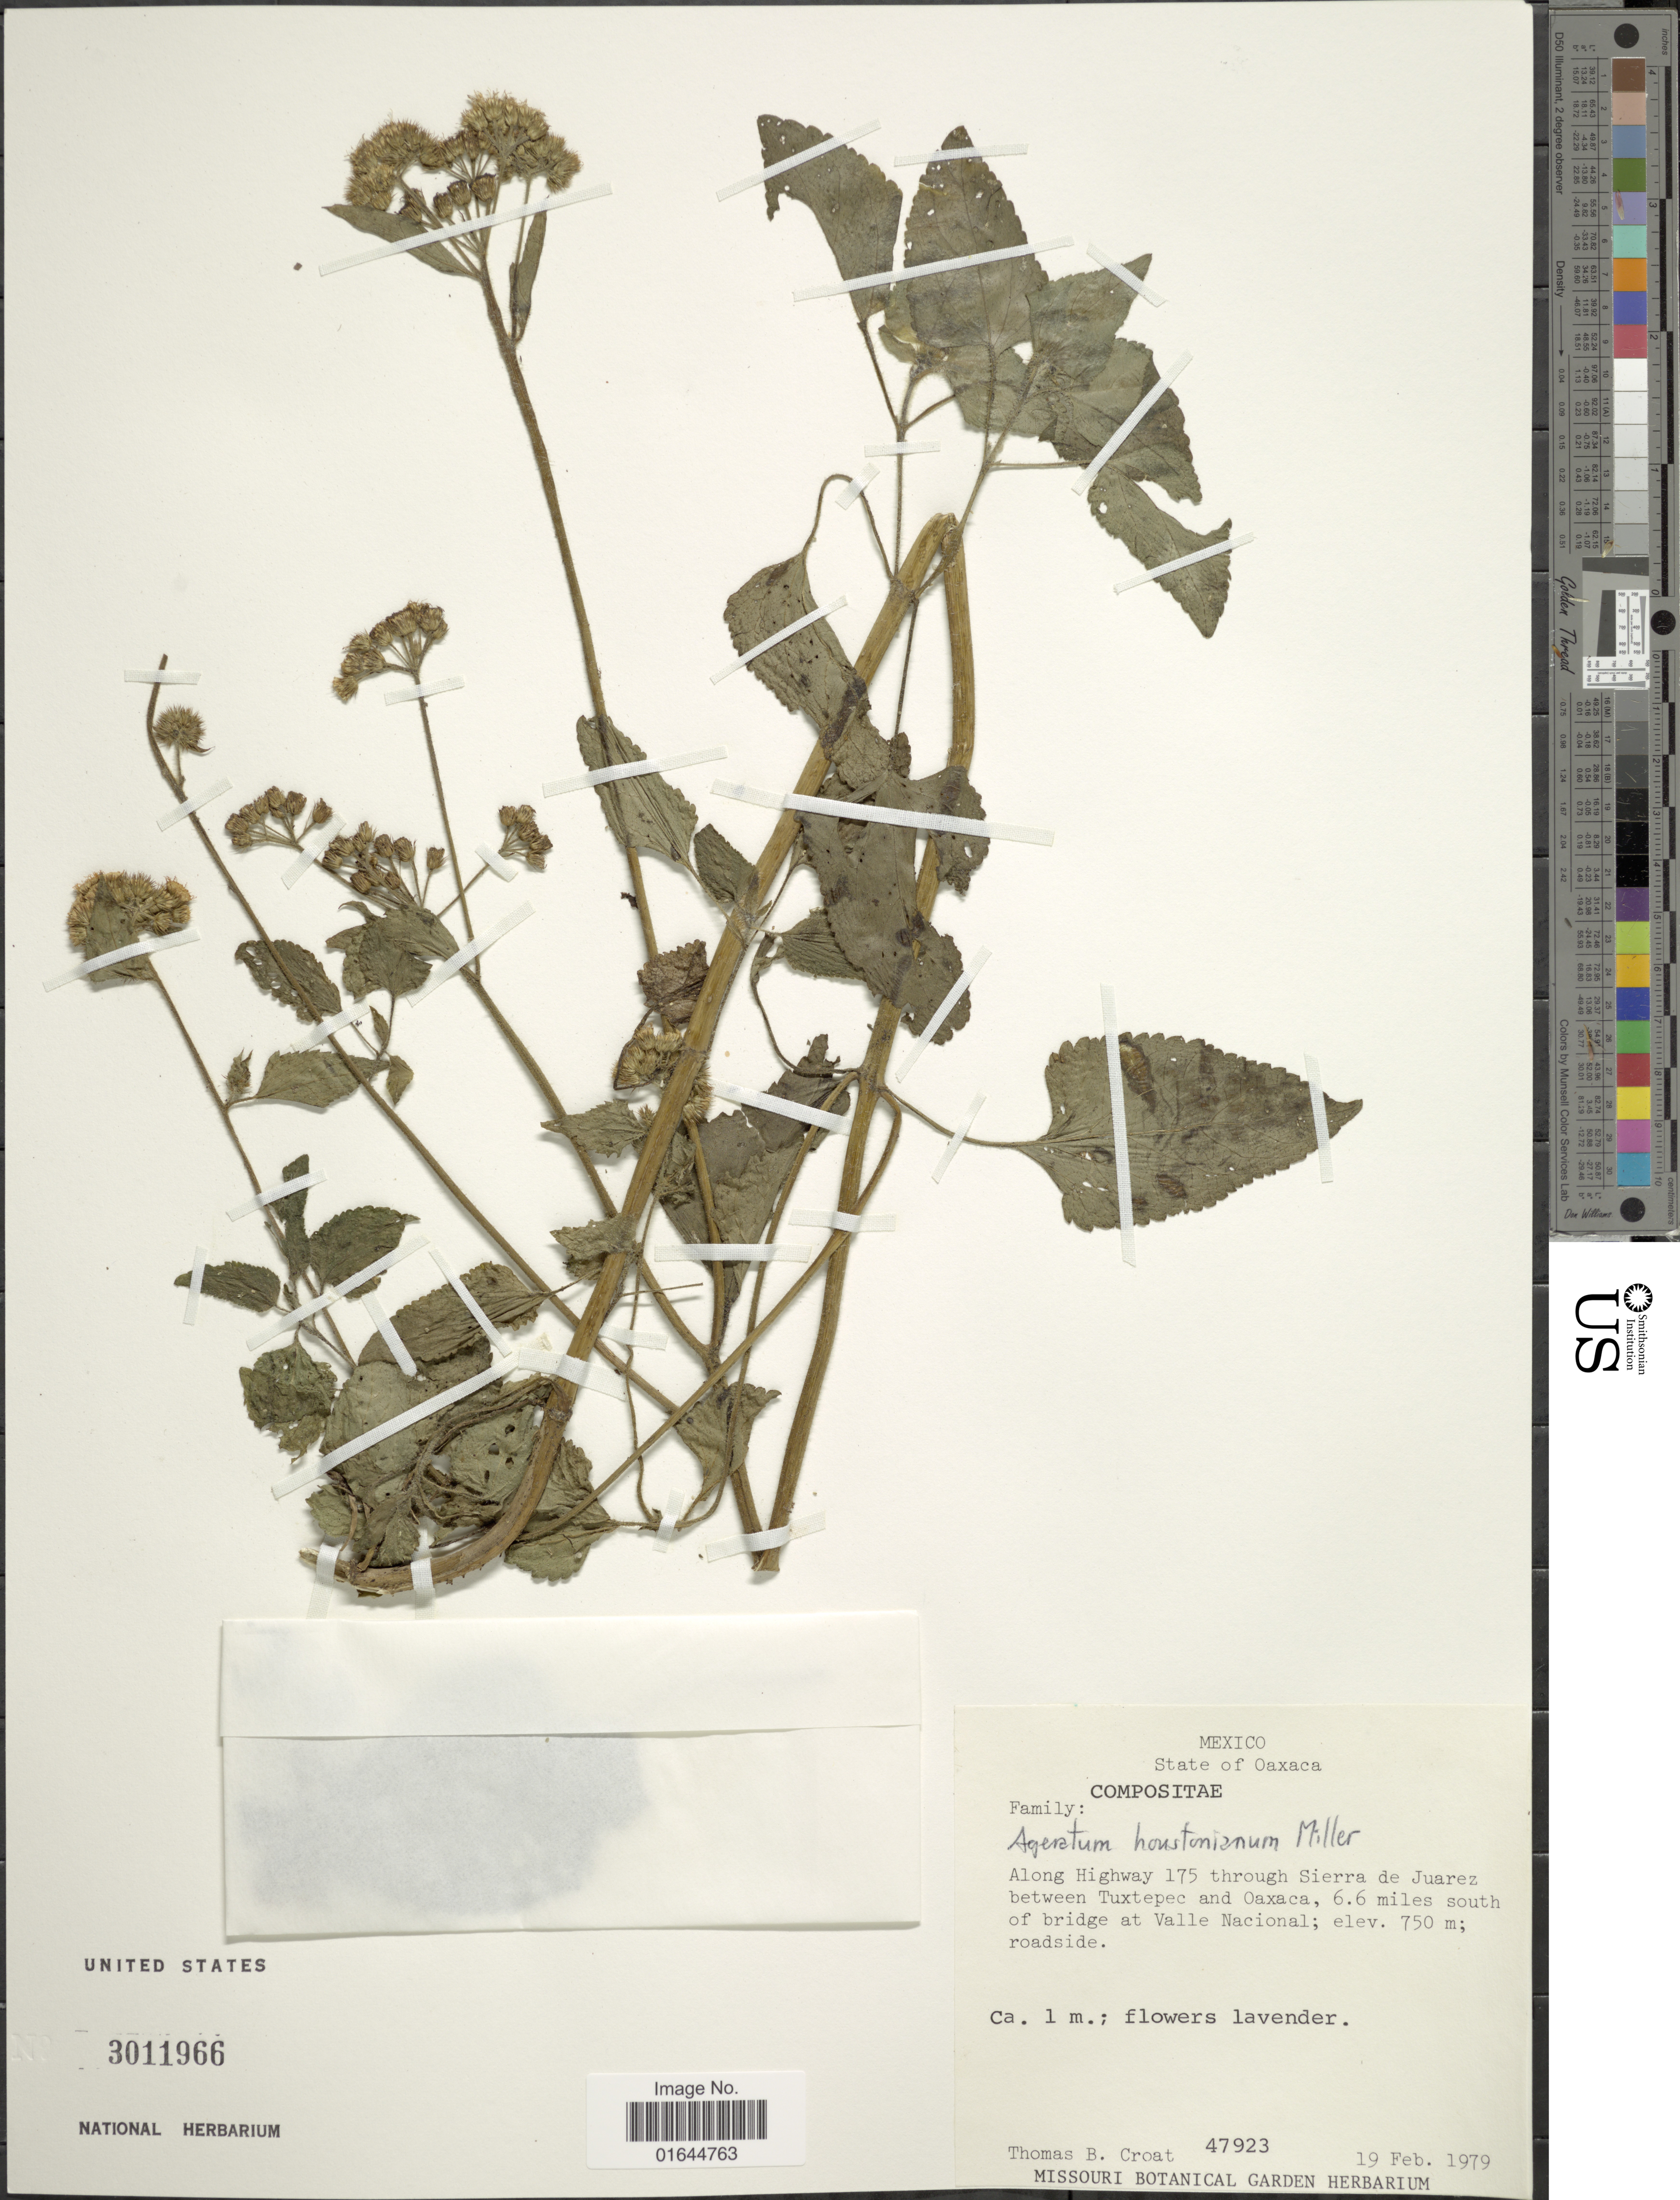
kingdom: Plantae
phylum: Tracheophyta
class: Magnoliopsida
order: Asterales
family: Asteraceae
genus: Ageratum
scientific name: Ageratum houstonianum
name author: Mill.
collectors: T. B. Croat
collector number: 47923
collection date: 1979-02-19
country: Mexico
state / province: Oaxaca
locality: Mexico, State of Oaxaca, along highway 175 through Sierra de Juarez between Tuxtepec and Oaxaca, 6.6 miles south of bridge at Valle Nacional.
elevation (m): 750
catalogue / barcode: US 3011966